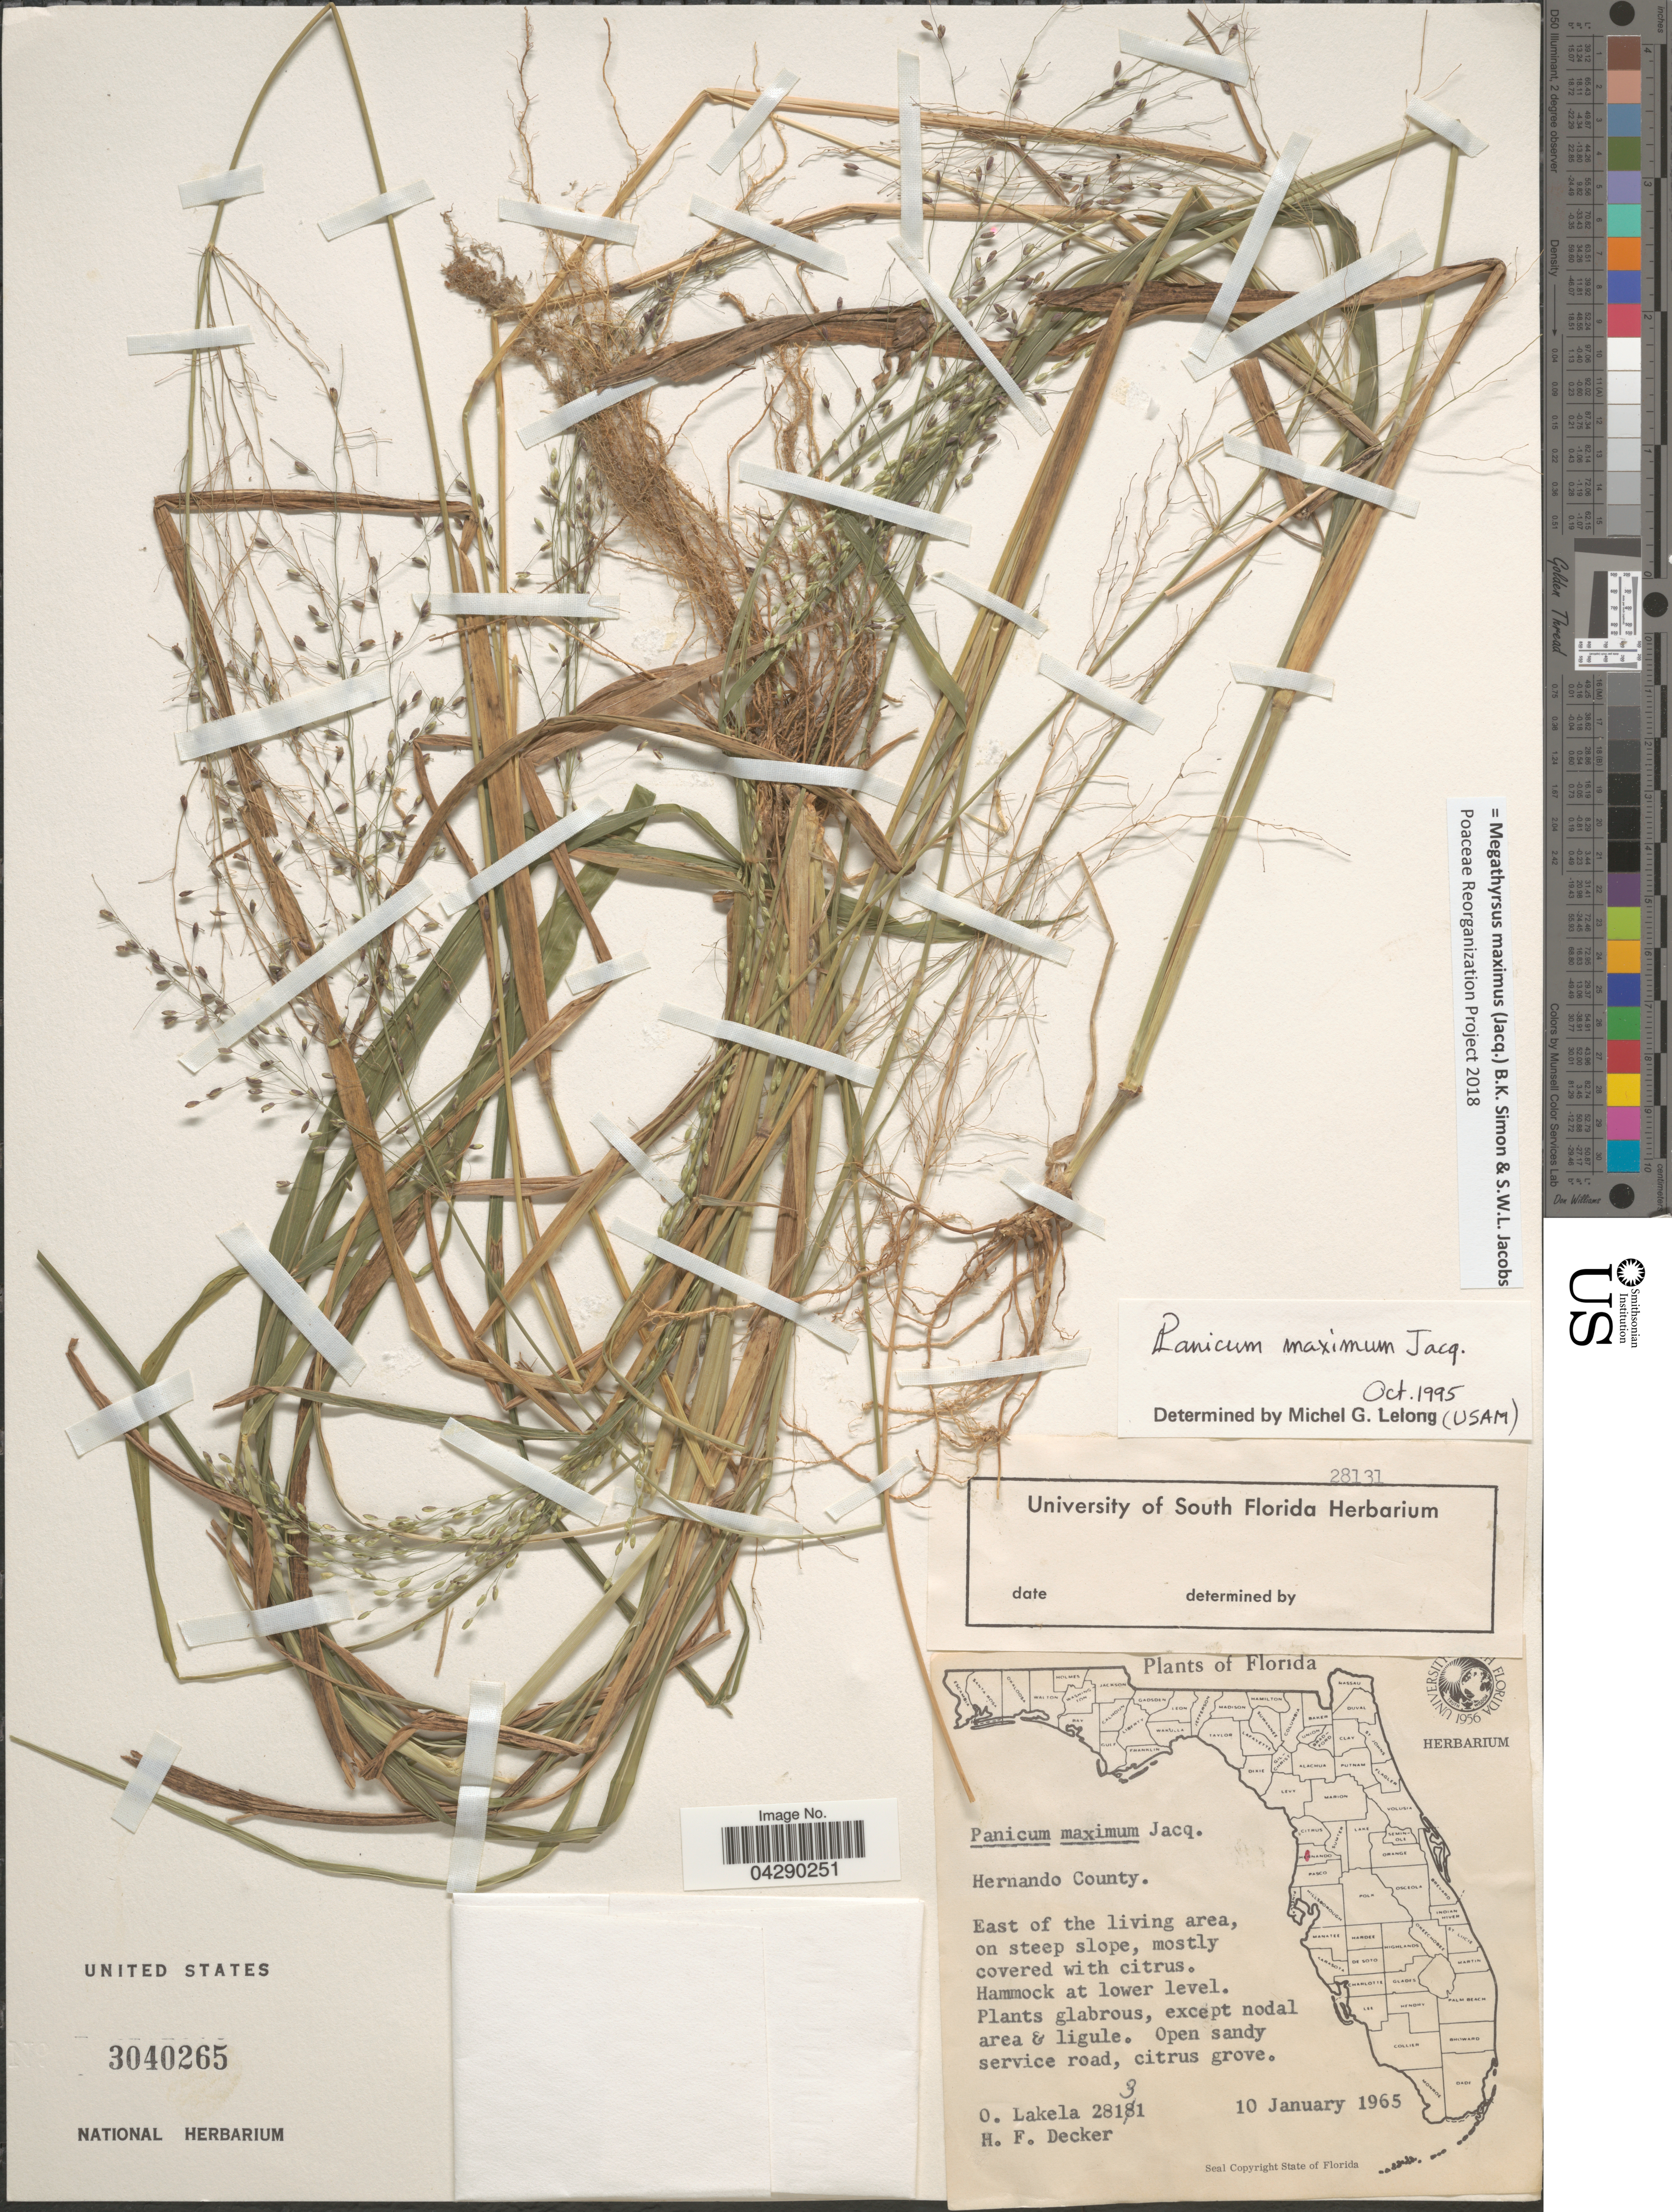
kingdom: Plantae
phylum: Tracheophyta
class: Liliopsida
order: Poales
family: Poaceae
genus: Megathyrsus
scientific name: Megathyrsus maximus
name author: (Jacq.) B.K. Simon & S.W.L. Jacobs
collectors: O. Lakela & H. Decker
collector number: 28131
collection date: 1965-01-10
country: United States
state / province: Florida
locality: Hernando County. East of the living area, on steep slope, mostly covered with citrus. Hammock at lower level. Open snady service road, citrus grove.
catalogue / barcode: US 3040265